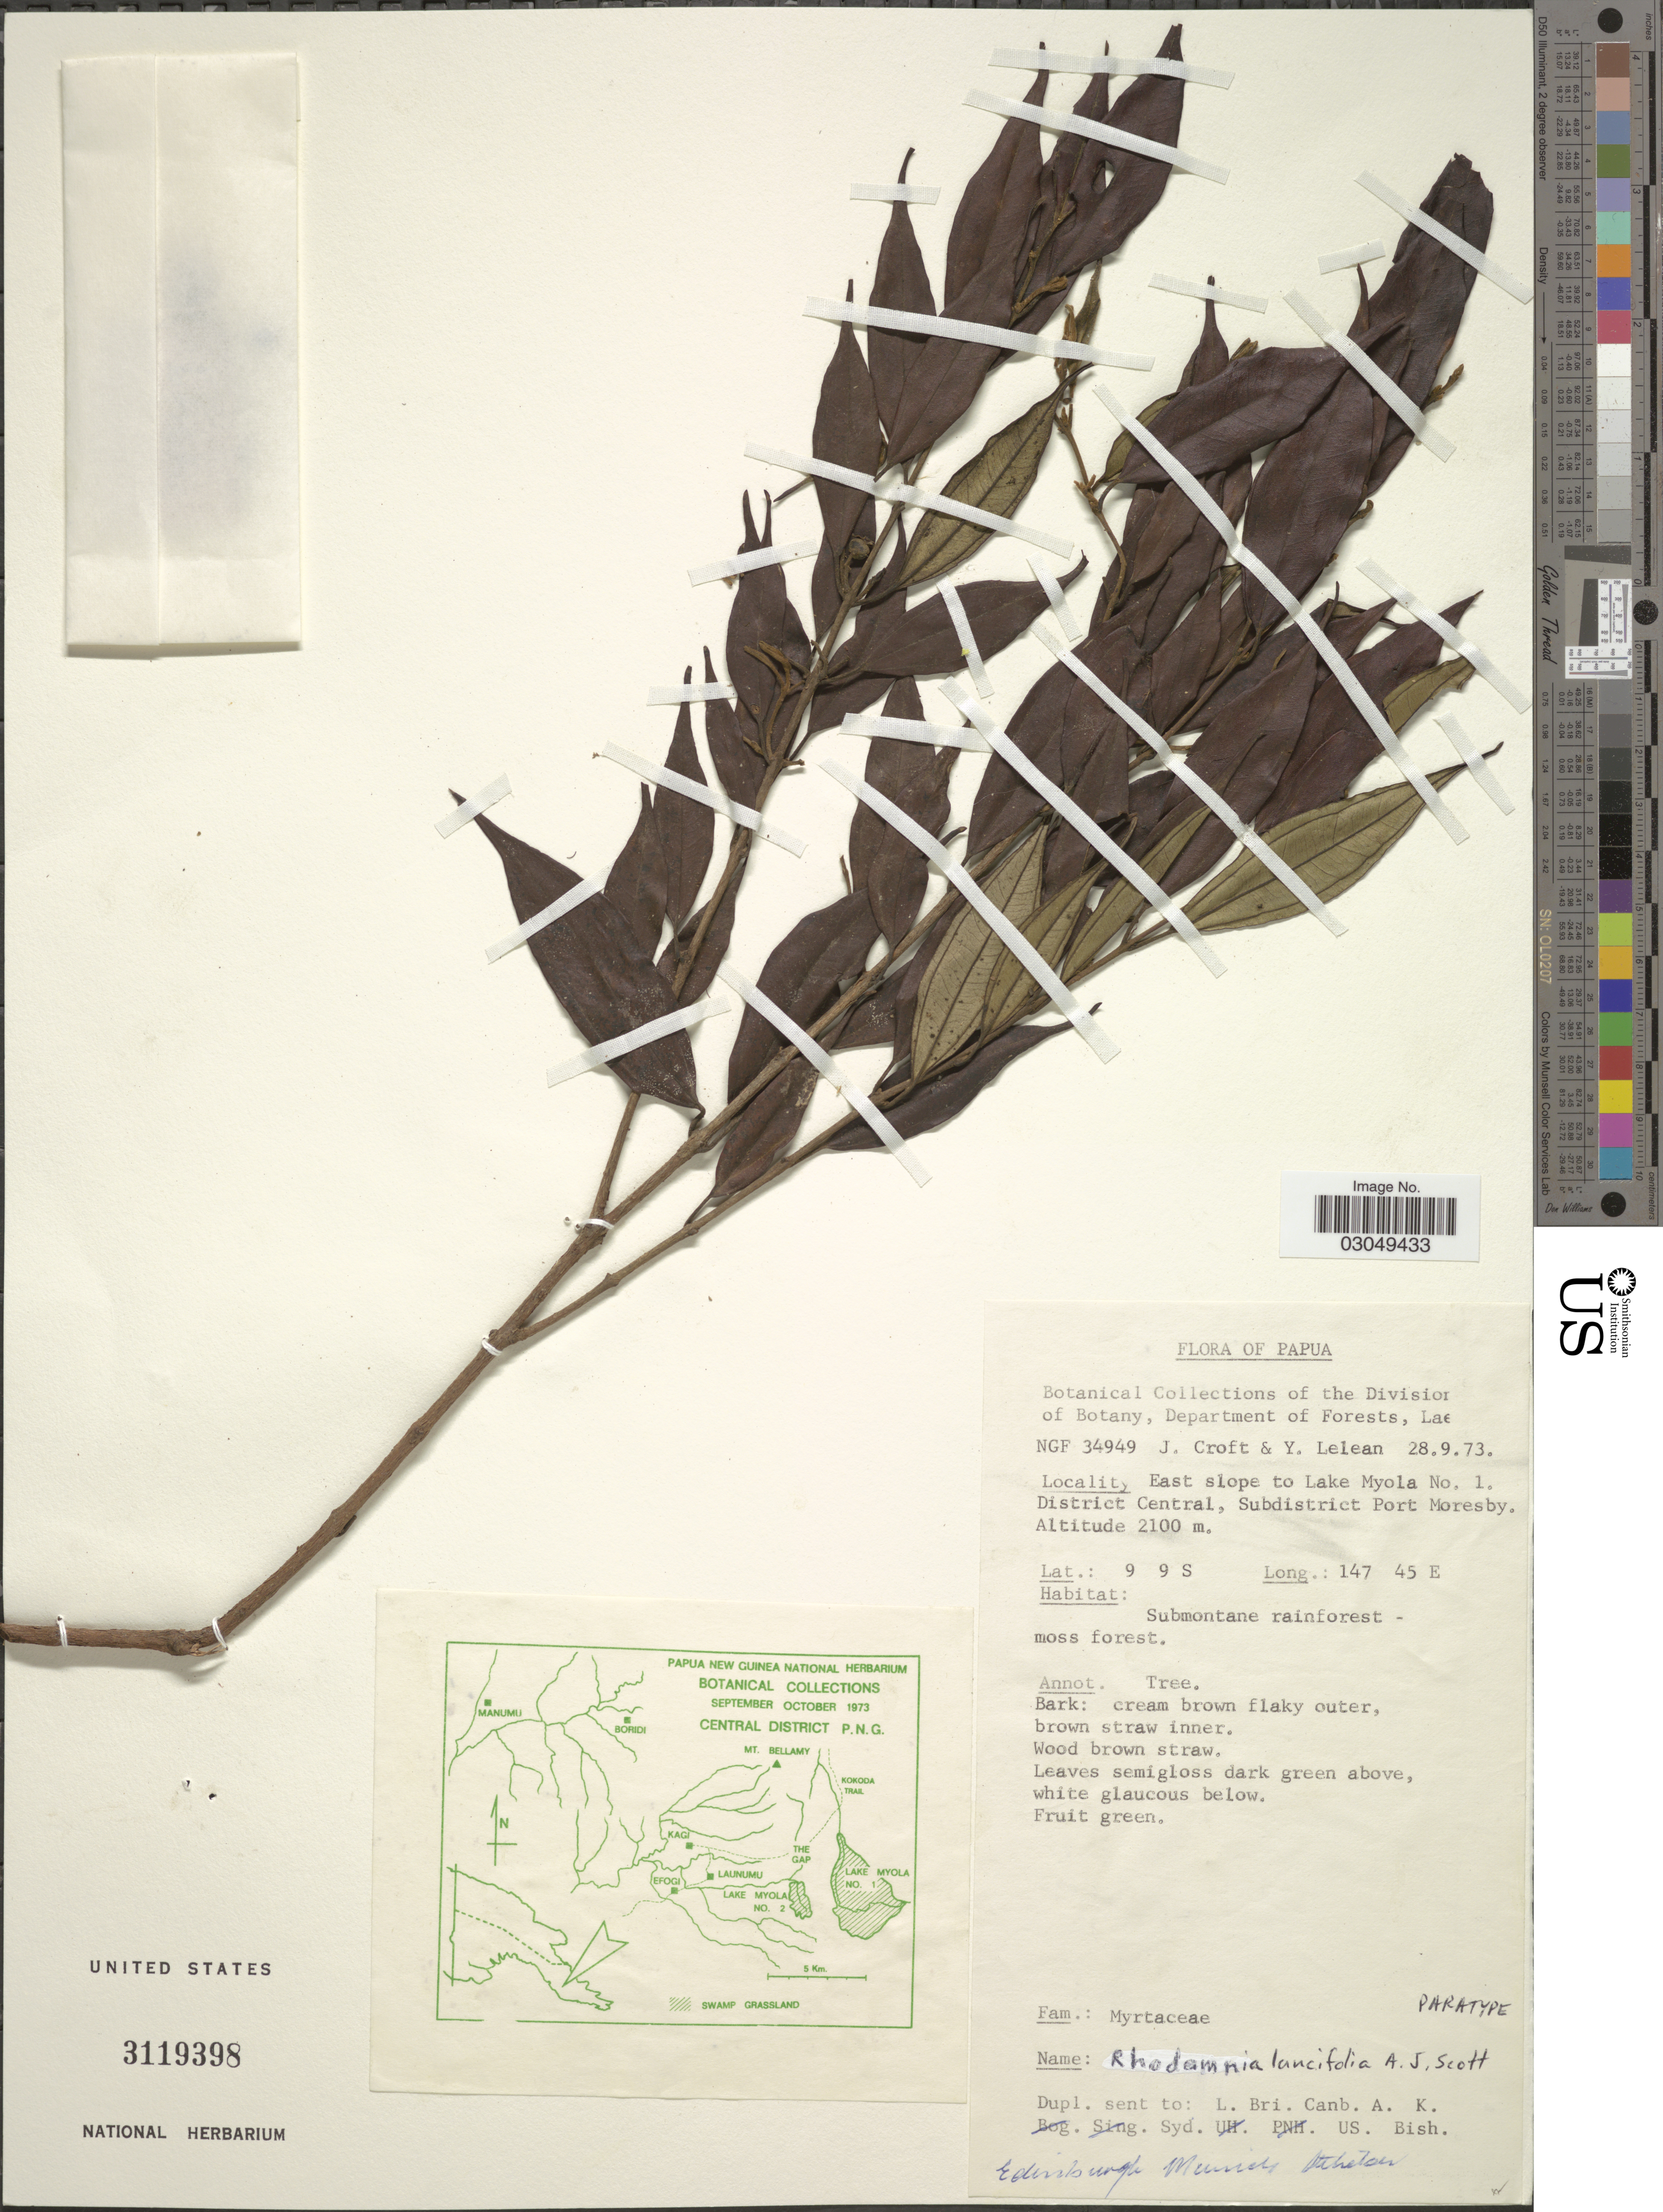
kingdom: Plantae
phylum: Tracheophyta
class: Magnoliopsida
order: Myrtales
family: Myrtaceae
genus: Rhodamnia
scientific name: Rhodamnia lancifolia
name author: A.J. Scott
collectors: J. Croft & Y. Lelean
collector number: NGF34949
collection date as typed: Transcribed d/m/y: 28/9/73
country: Papua New Guinea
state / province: Central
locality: Papua, East slope to Lake Myola No. 1. District Central, Subdistrict Port Moresby.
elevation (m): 2100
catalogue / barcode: US 3119398